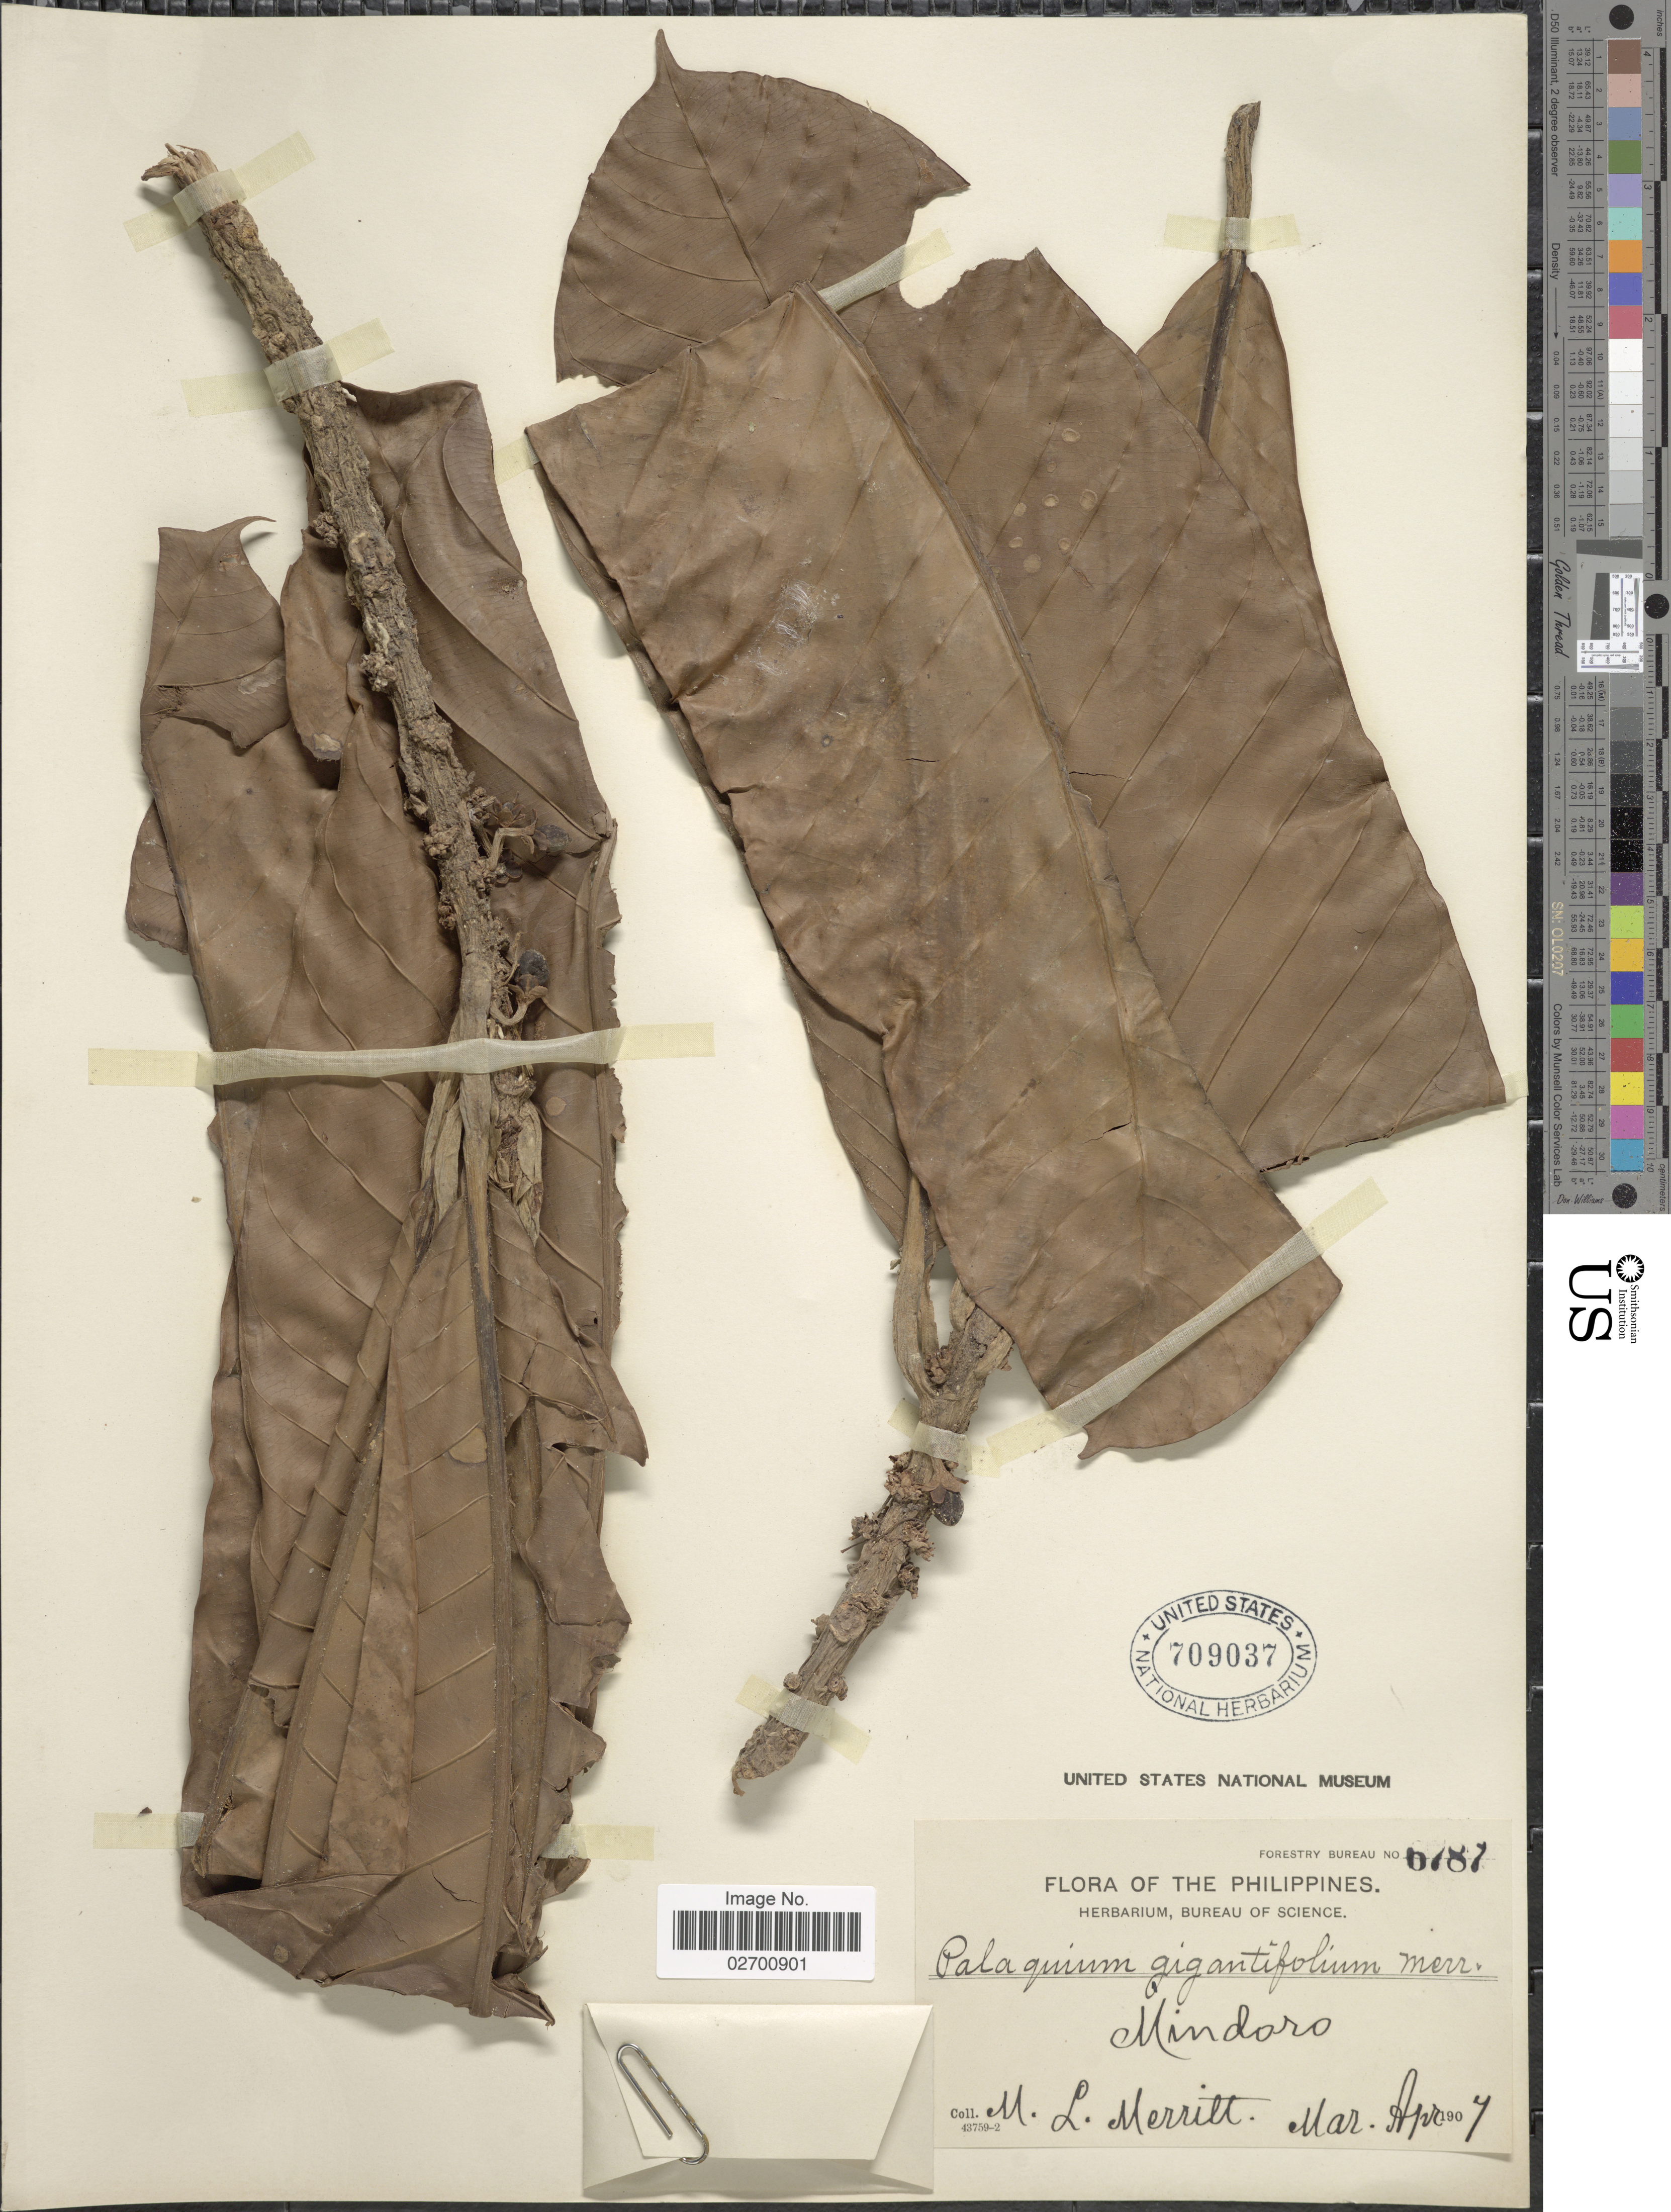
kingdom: Plantae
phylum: Tracheophyta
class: Magnoliopsida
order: Ericales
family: Sapotaceae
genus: Palaquium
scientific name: Palaquium gigantifolium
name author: Merr.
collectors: M. L. Merritt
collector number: Forestry Bureau 6787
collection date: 1907-03/1907-04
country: Philippines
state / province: Mimaropa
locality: Mindoro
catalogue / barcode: US 709037